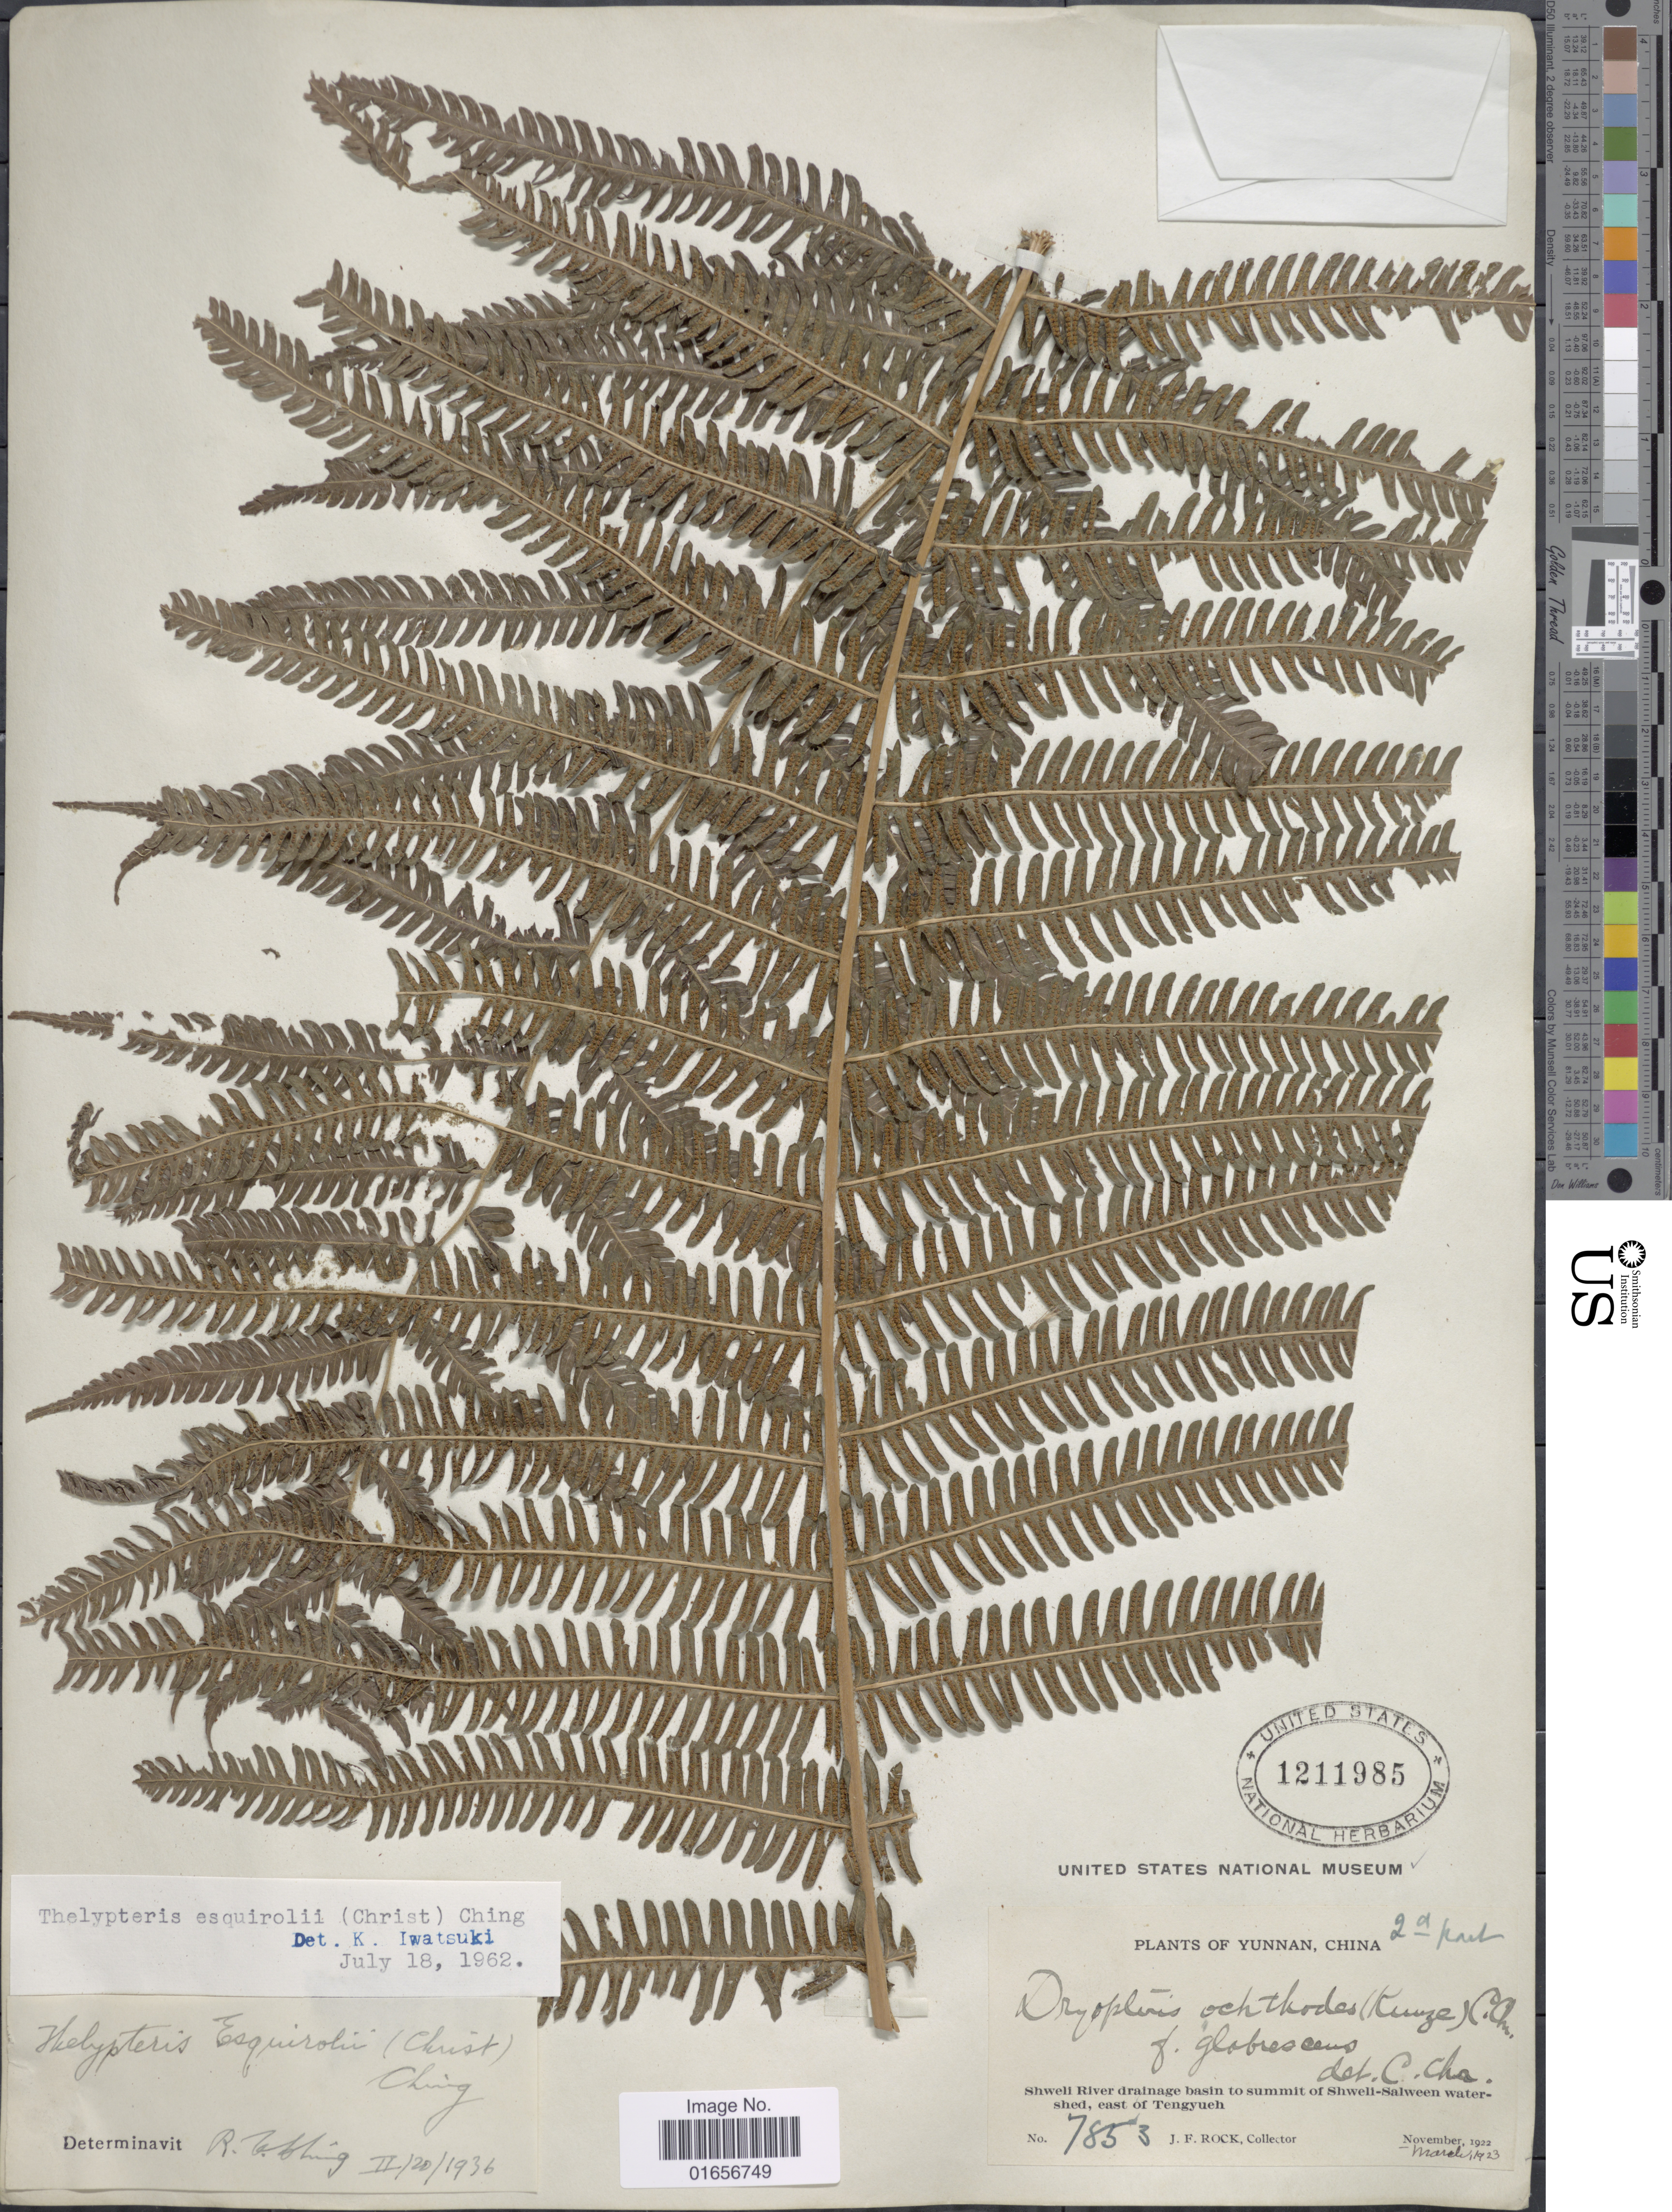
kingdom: Plantae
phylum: Tracheophyta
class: Polypodiopsida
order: Polypodiales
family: Thelypteridaceae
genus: Pseudocyclosorus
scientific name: Pseudocyclosorus esquirolii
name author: (Christ) Ching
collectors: J. Rock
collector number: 7853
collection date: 1922-11/1923-03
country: China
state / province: Yunnan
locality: Shweli River drainage basin to summit of Shweli- Salween watershed, east of Tengyueh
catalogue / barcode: US 1211985